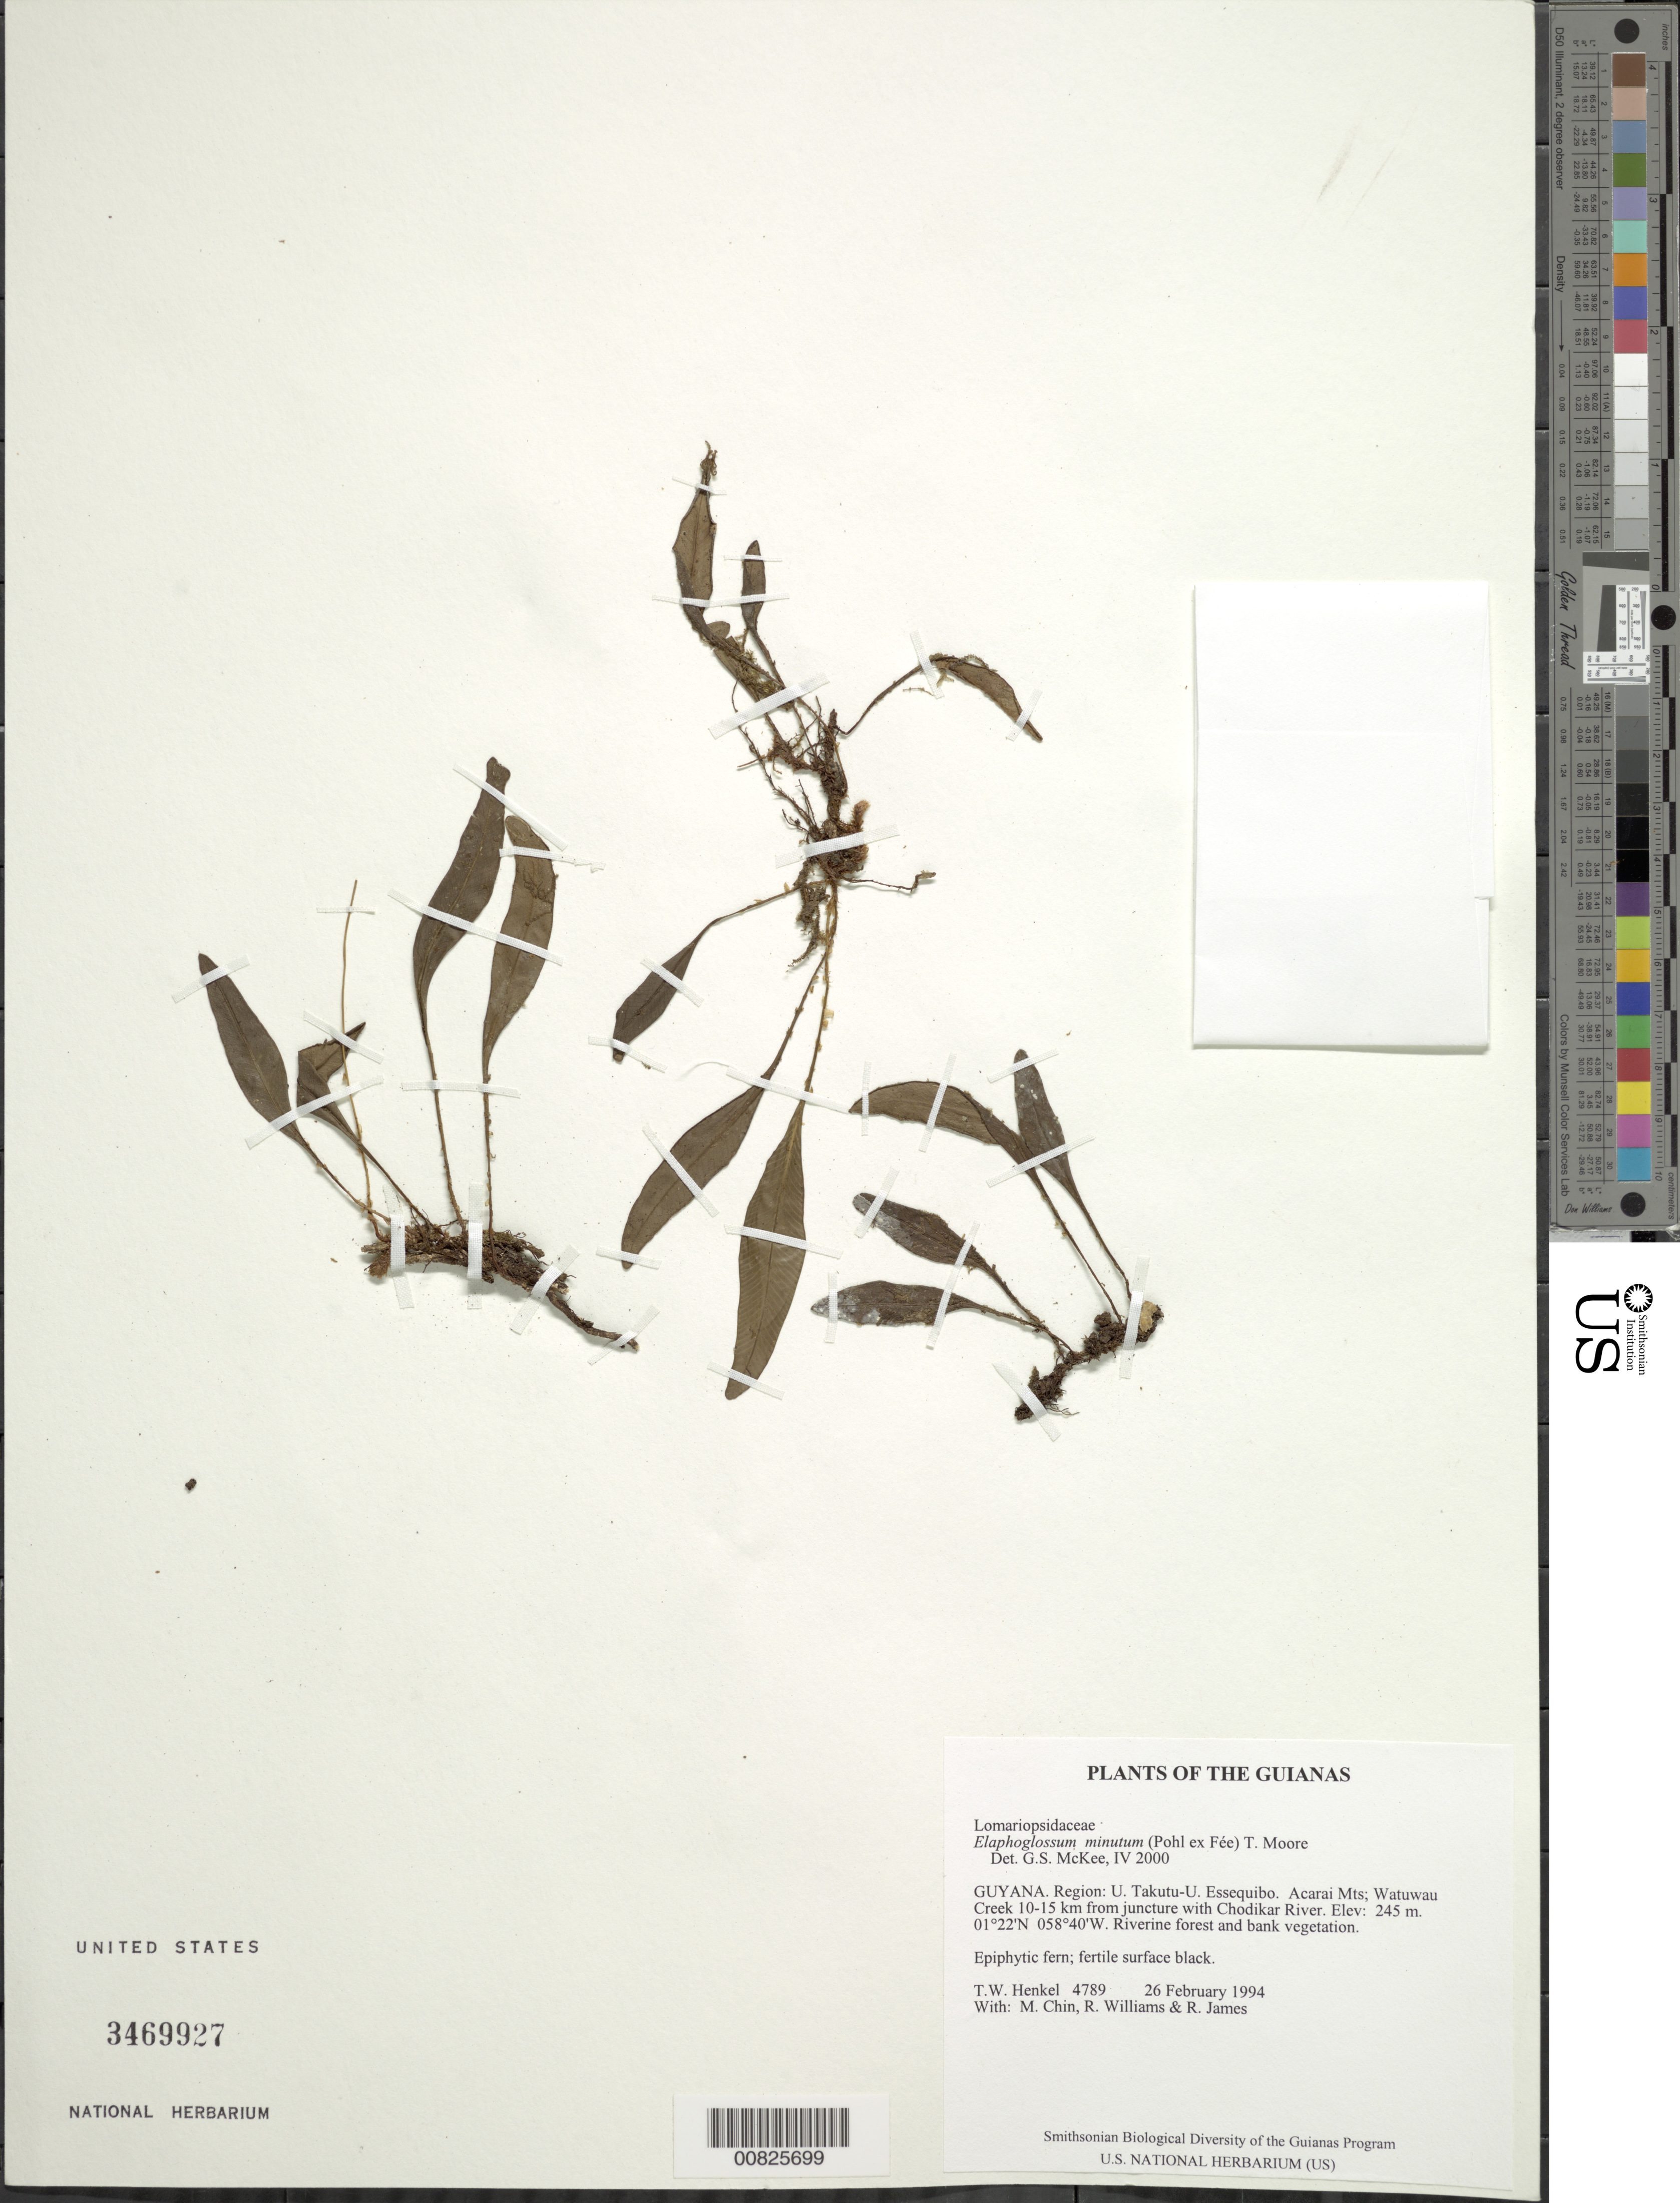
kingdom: Plantae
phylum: Tracheophyta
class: Polypodiopsida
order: Polypodiales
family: Dryopteridaceae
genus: Elaphoglossum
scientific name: Elaphoglossum minutum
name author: (Pohl ex Fée) T. Moore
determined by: McKee, G. S., (US), NMNH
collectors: T. Henkel, M. Chin, R. Williams & R. James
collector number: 4789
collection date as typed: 26 February 1994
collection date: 1994-02-26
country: Guyana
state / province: U. Takutu-U. Essequibo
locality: Acarai Mts; Watuwau Creek 10-15 km from juncture with Chodikar River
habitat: Riverine forest and bank vegetation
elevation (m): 245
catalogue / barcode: US 3469927